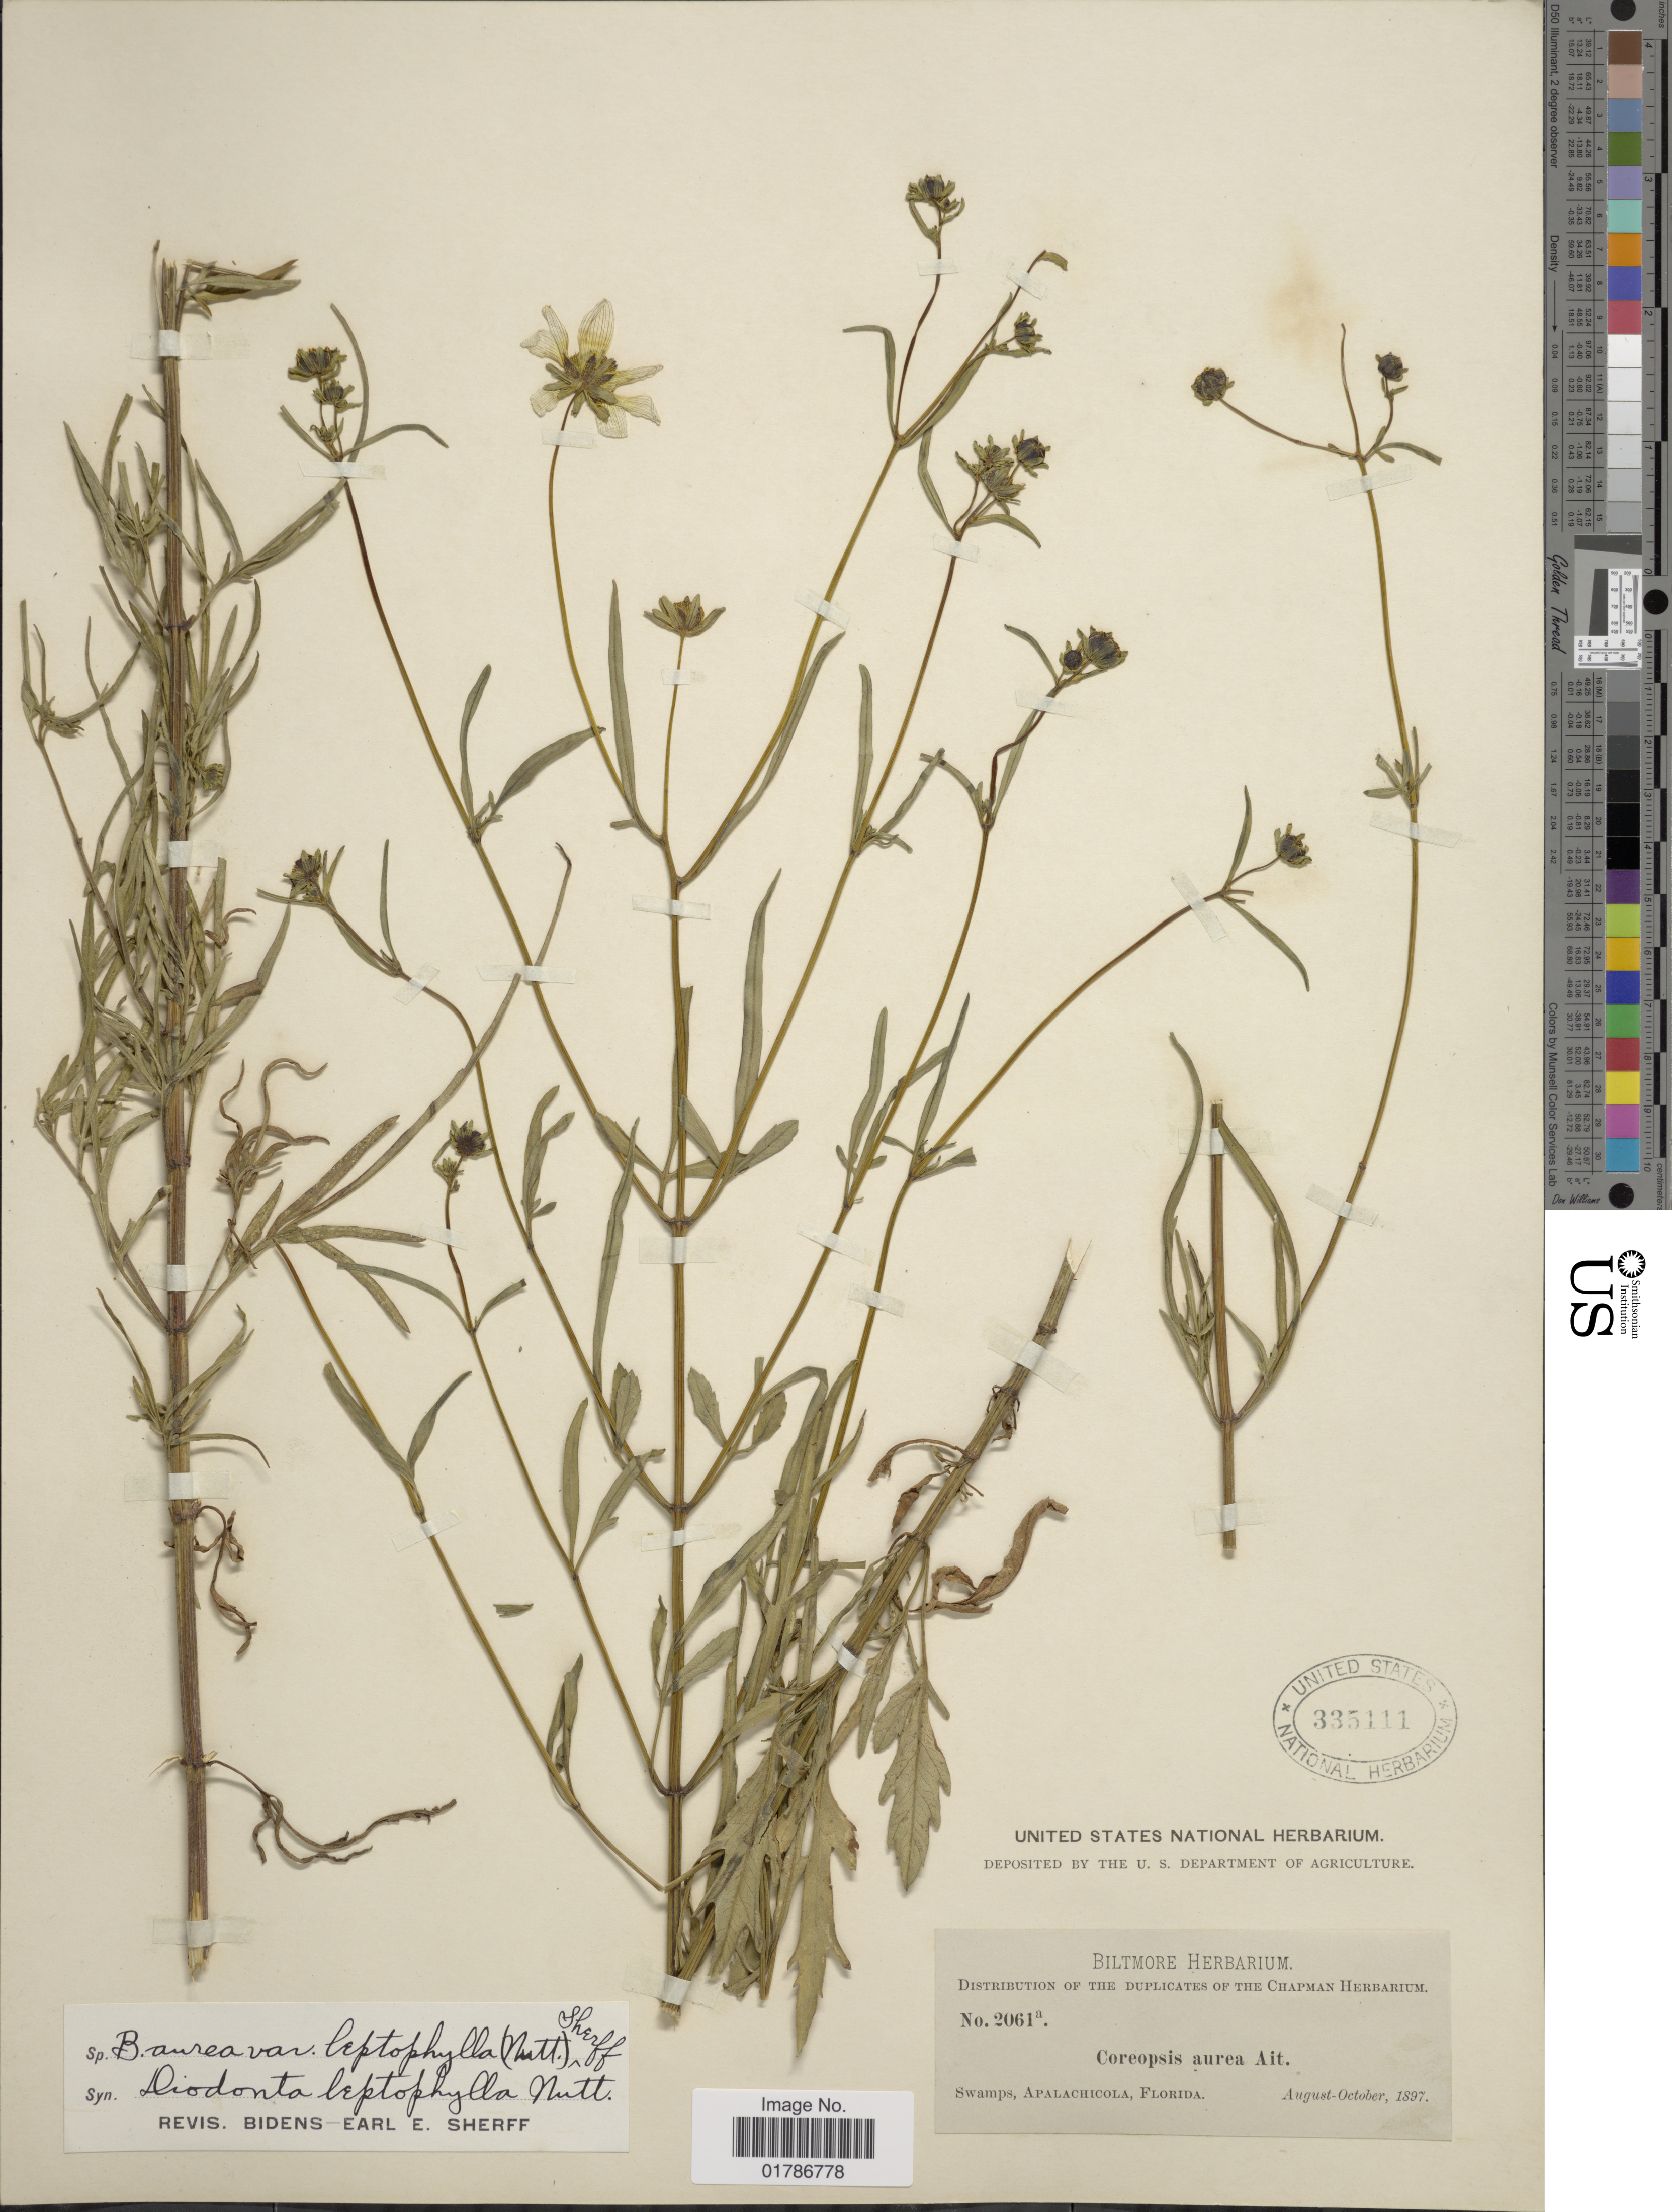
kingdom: Plantae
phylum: Tracheophyta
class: Magnoliopsida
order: Asterales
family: Asteraceae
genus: Bidens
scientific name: Bidens mitis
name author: (Michx.) Sherff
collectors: ex herb. Chapman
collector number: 2061a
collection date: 1897-08/1897-10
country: United States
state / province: Florida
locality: Swamps, Apalachicola, Florida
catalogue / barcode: US 335111